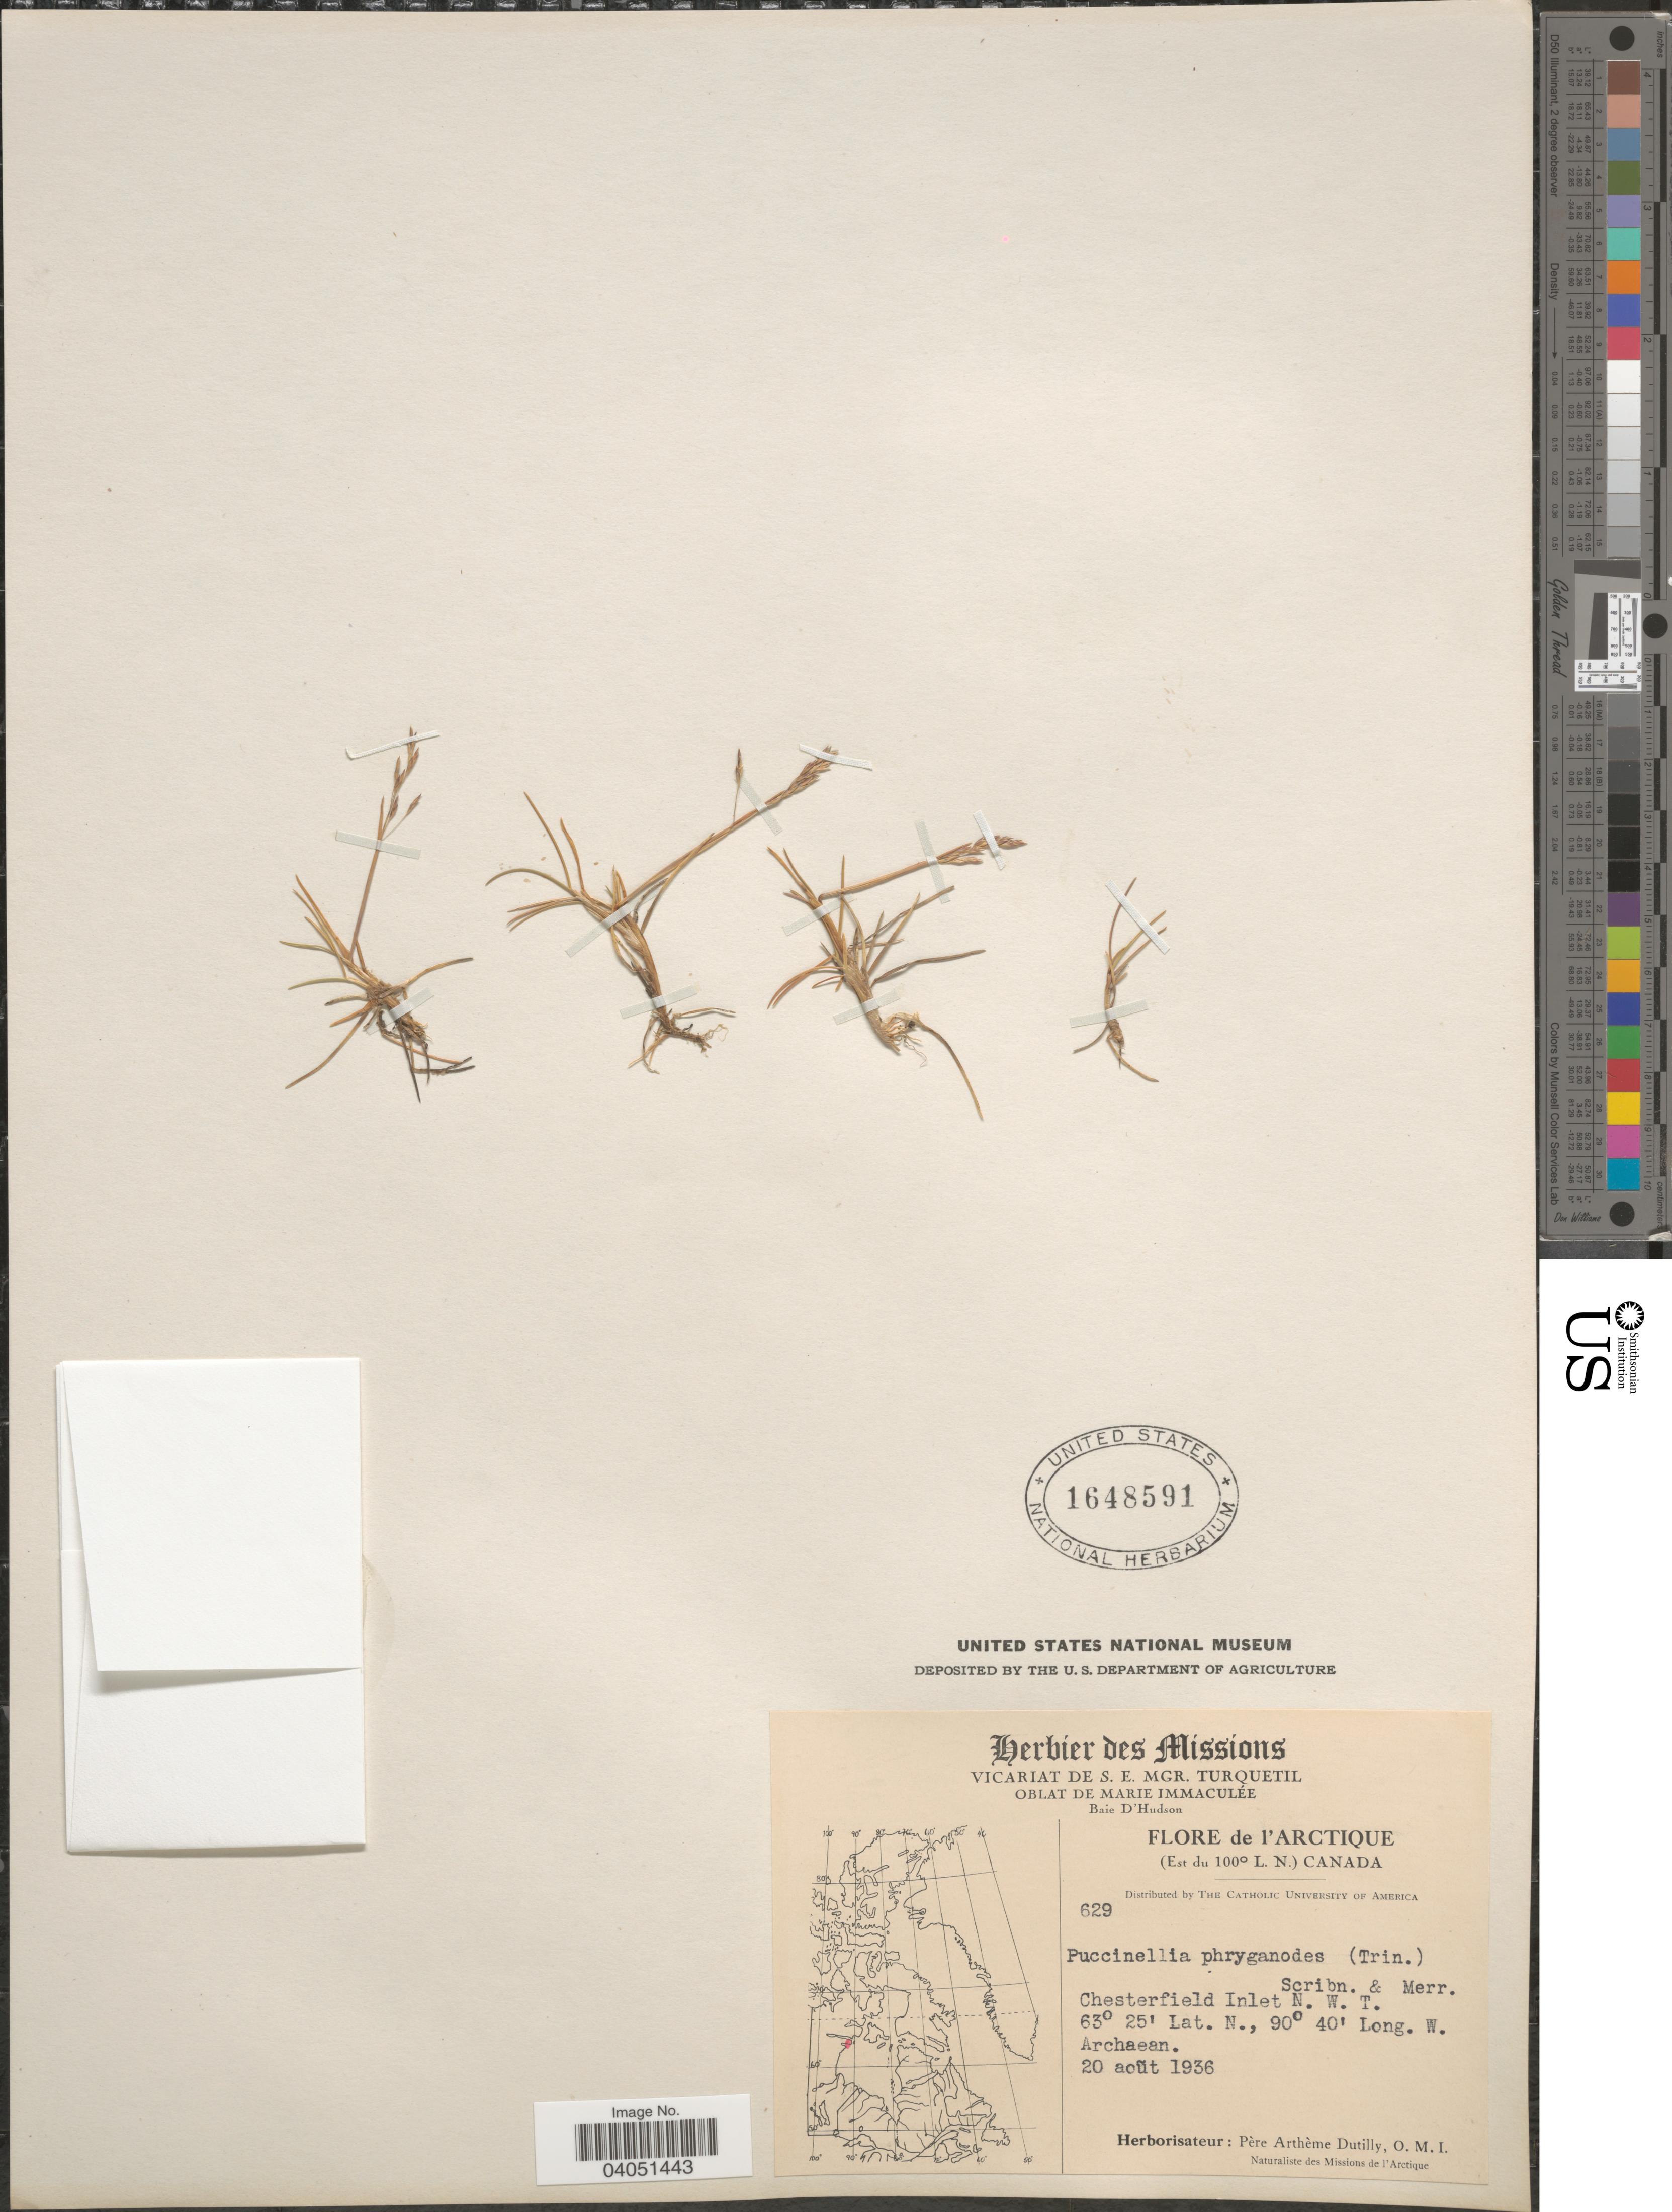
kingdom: Plantae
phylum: Tracheophyta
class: Liliopsida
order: Poales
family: Poaceae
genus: Puccinellia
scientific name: Puccinellia phryganodes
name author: (Trin.) Scribn. & Merr.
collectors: P. Dutilly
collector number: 629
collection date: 1936-08-20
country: Canada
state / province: Northwest Territories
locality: L'Arctique (Est du 100° L.N.). Chesterfield Inlet.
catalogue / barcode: US 1648591